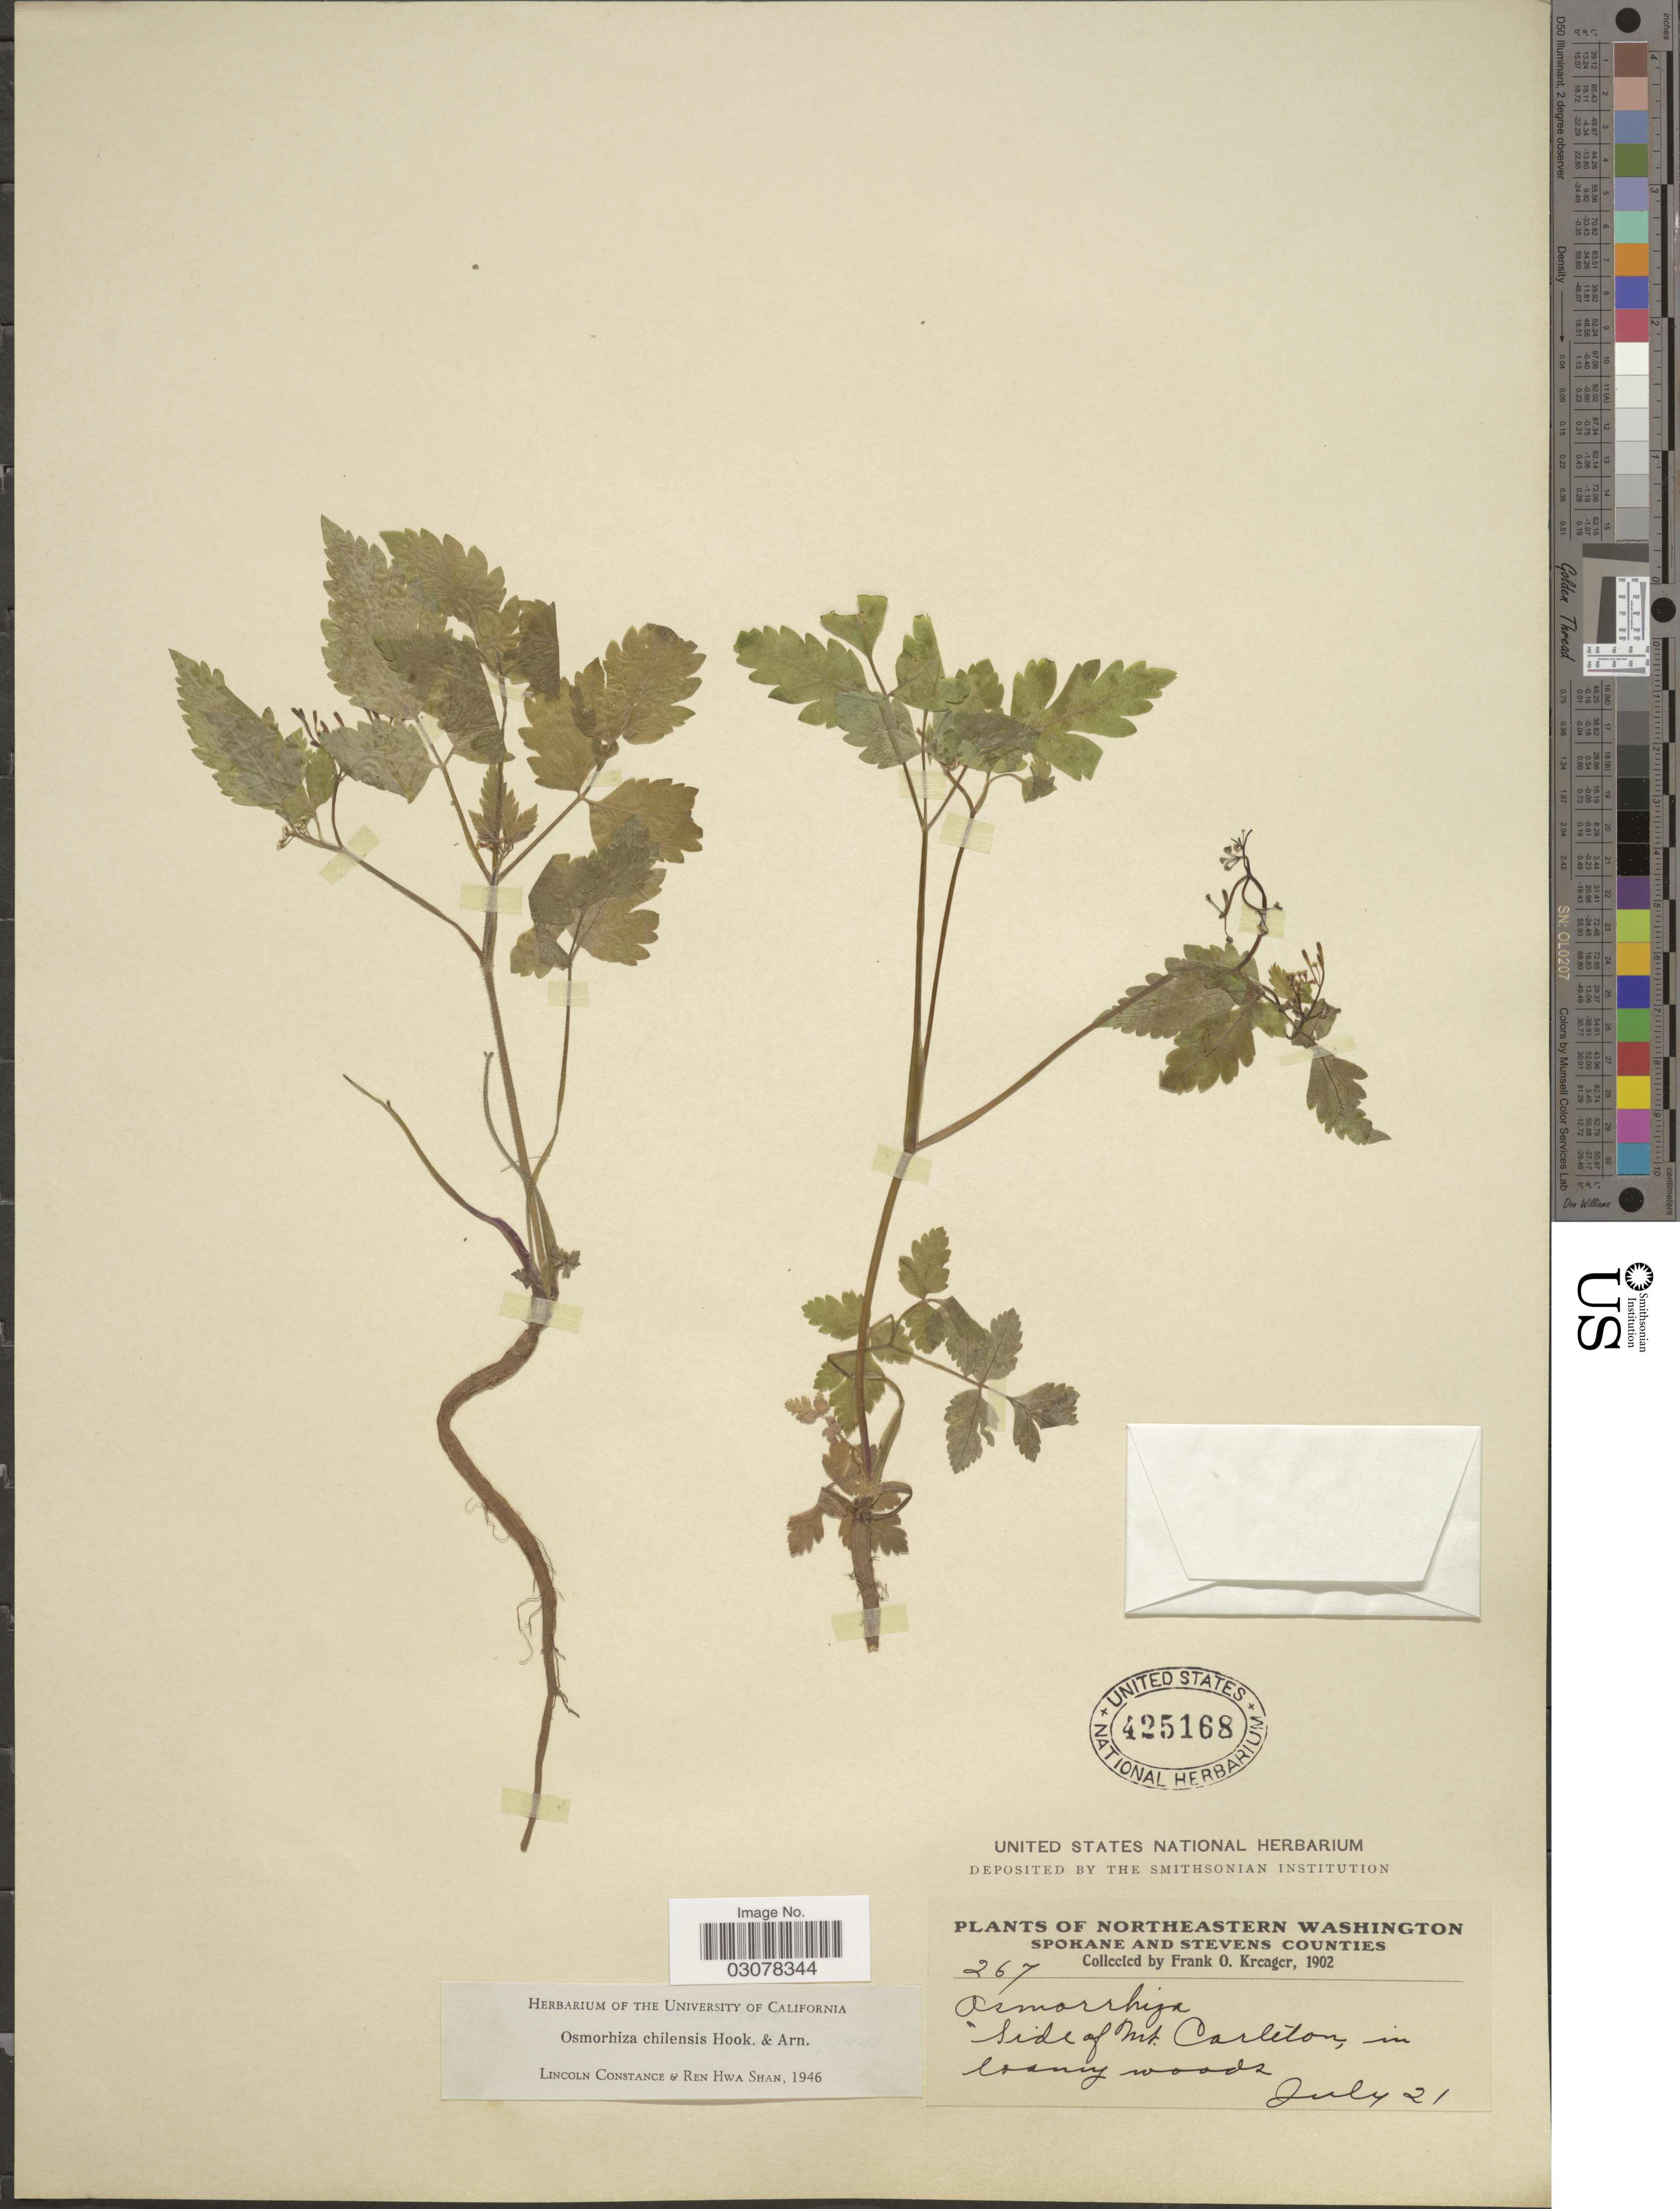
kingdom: Plantae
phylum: Tracheophyta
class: Magnoliopsida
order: Apiales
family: Apiaceae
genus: Osmorhiza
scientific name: Osmorhiza chilensis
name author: Hook. & Arn.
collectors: F. Kreager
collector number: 267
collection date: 1902-07-21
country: United States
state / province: Washington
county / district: Spokane / Stevens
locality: Northeastern Washington. Spokane and Stevens Counties. Side of Mt. Carleton.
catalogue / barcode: US 425168